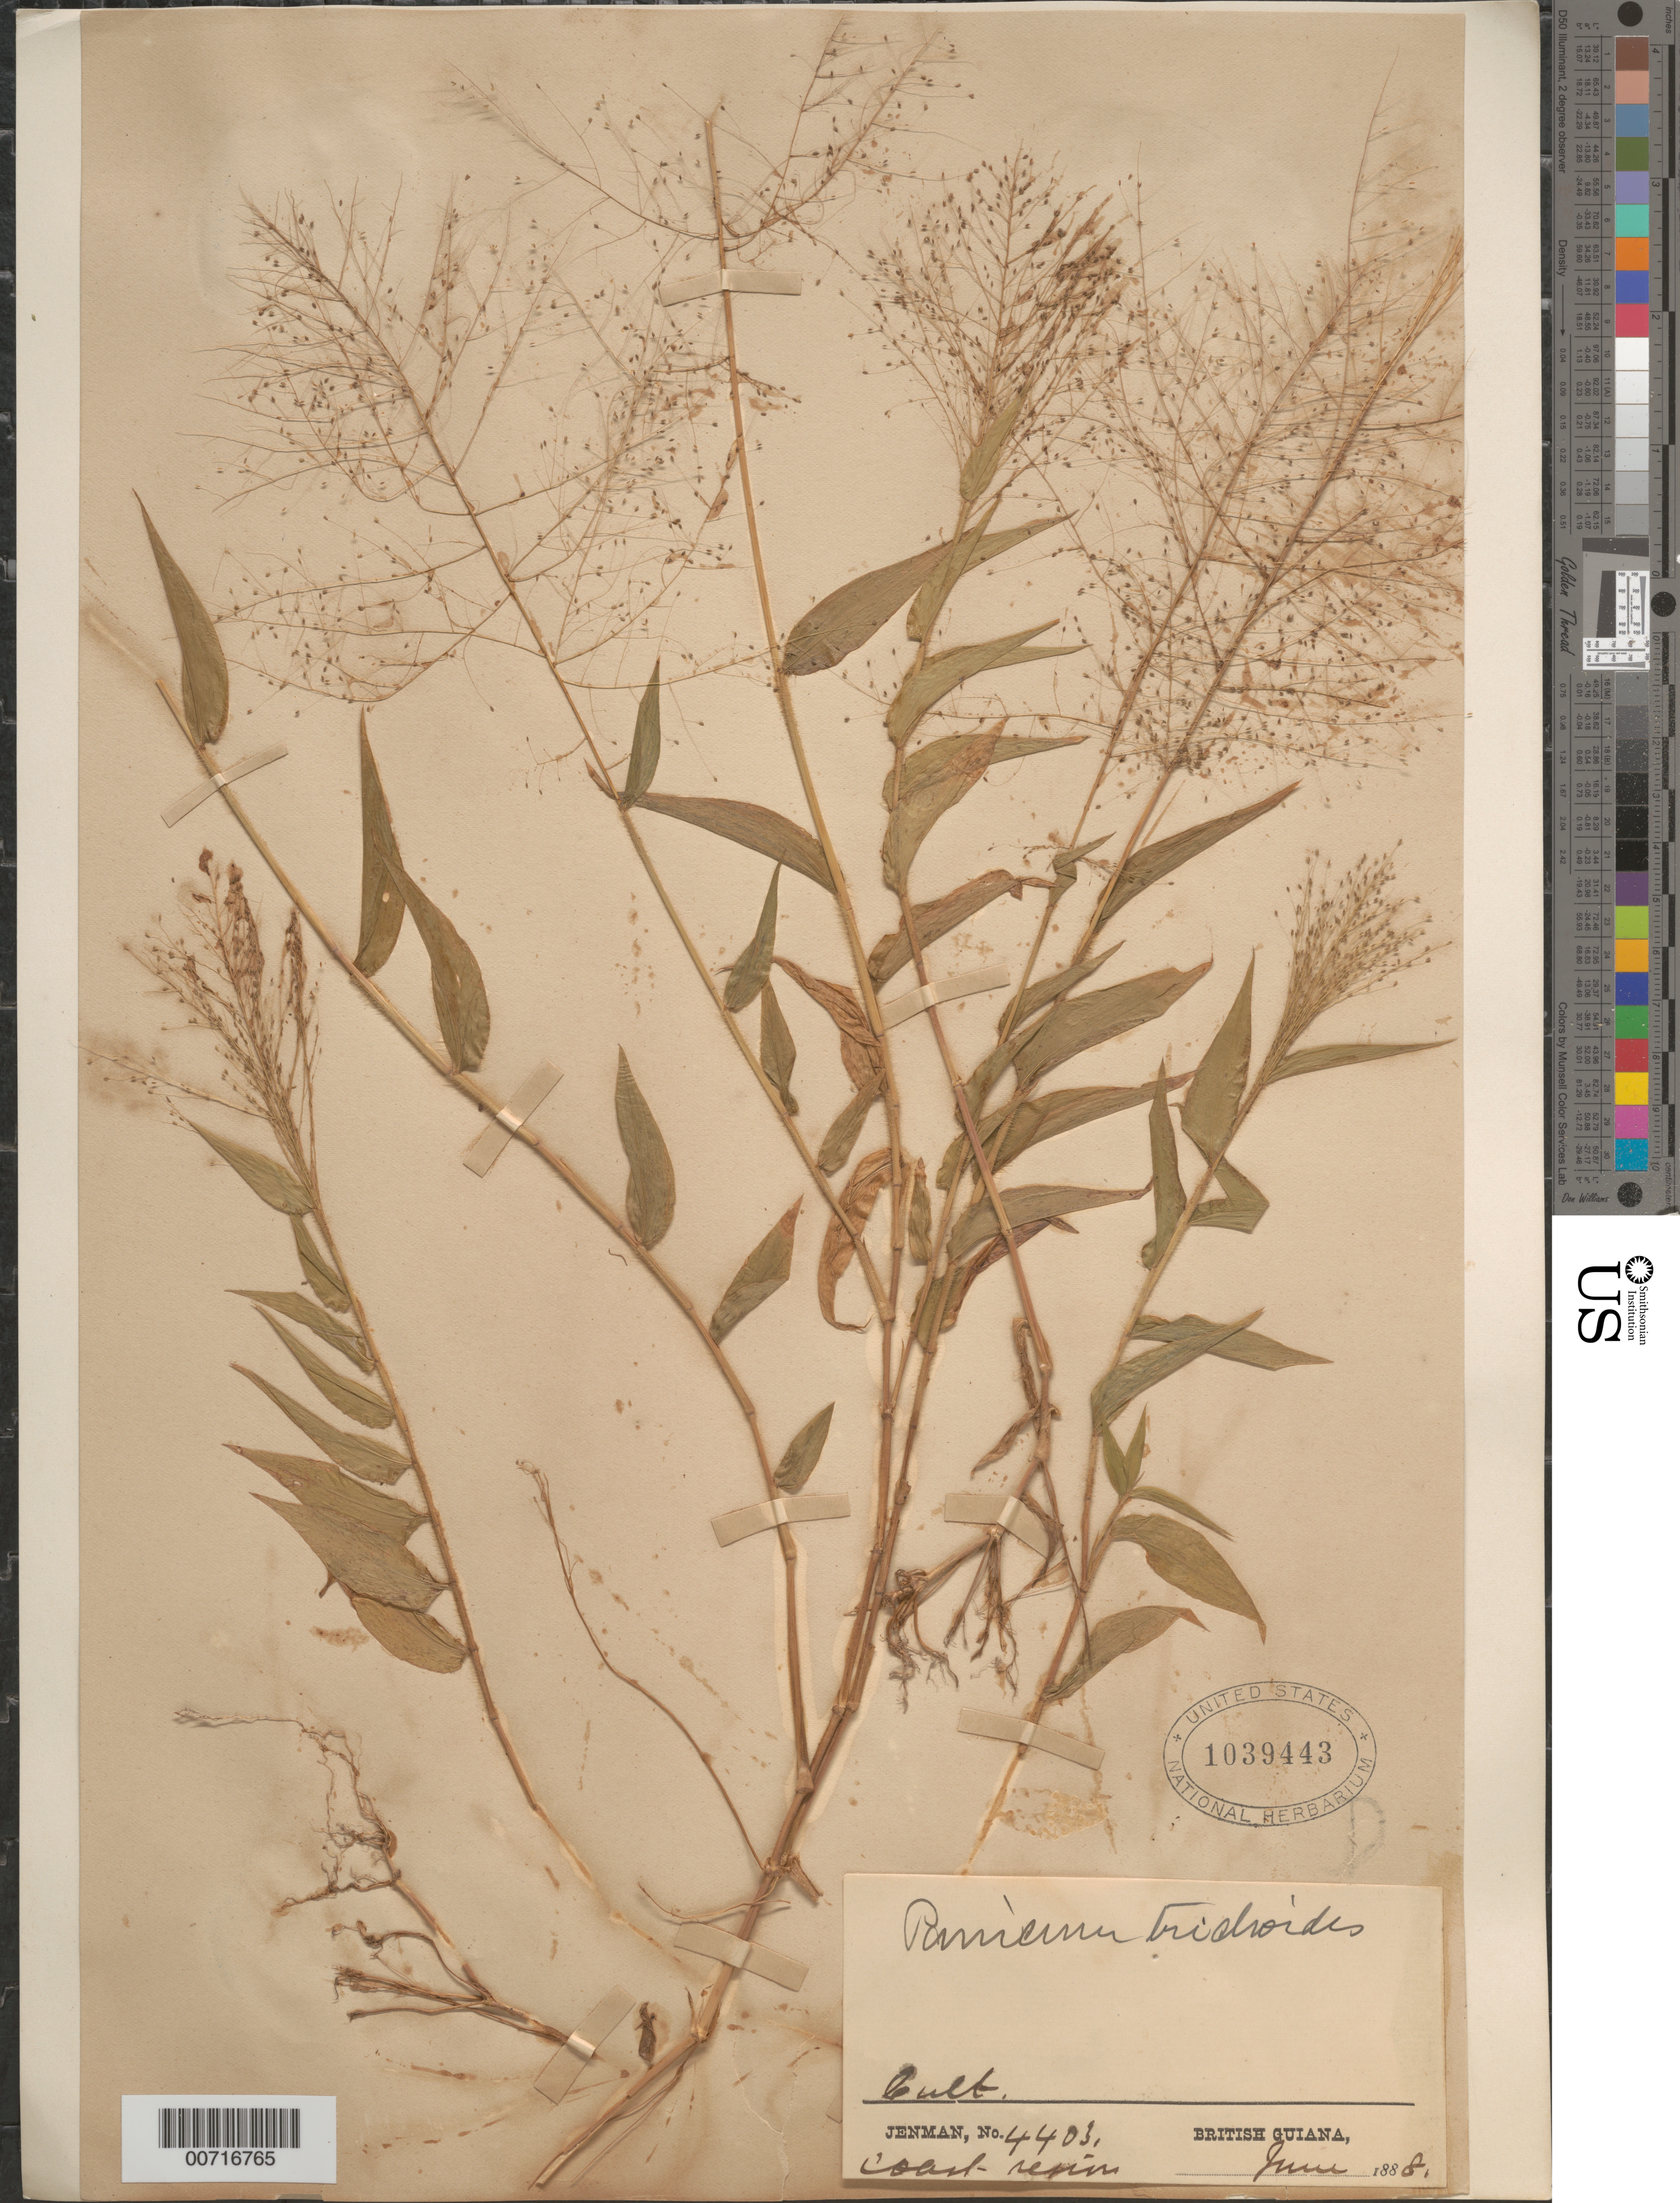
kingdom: Plantae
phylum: Tracheophyta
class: Liliopsida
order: Poales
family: Poaceae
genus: Panicum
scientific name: Panicum trichoides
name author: Sw.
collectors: -. Jenman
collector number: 4403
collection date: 1888-06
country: Guyana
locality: British Guiana, coast-region.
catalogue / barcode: US 1039443